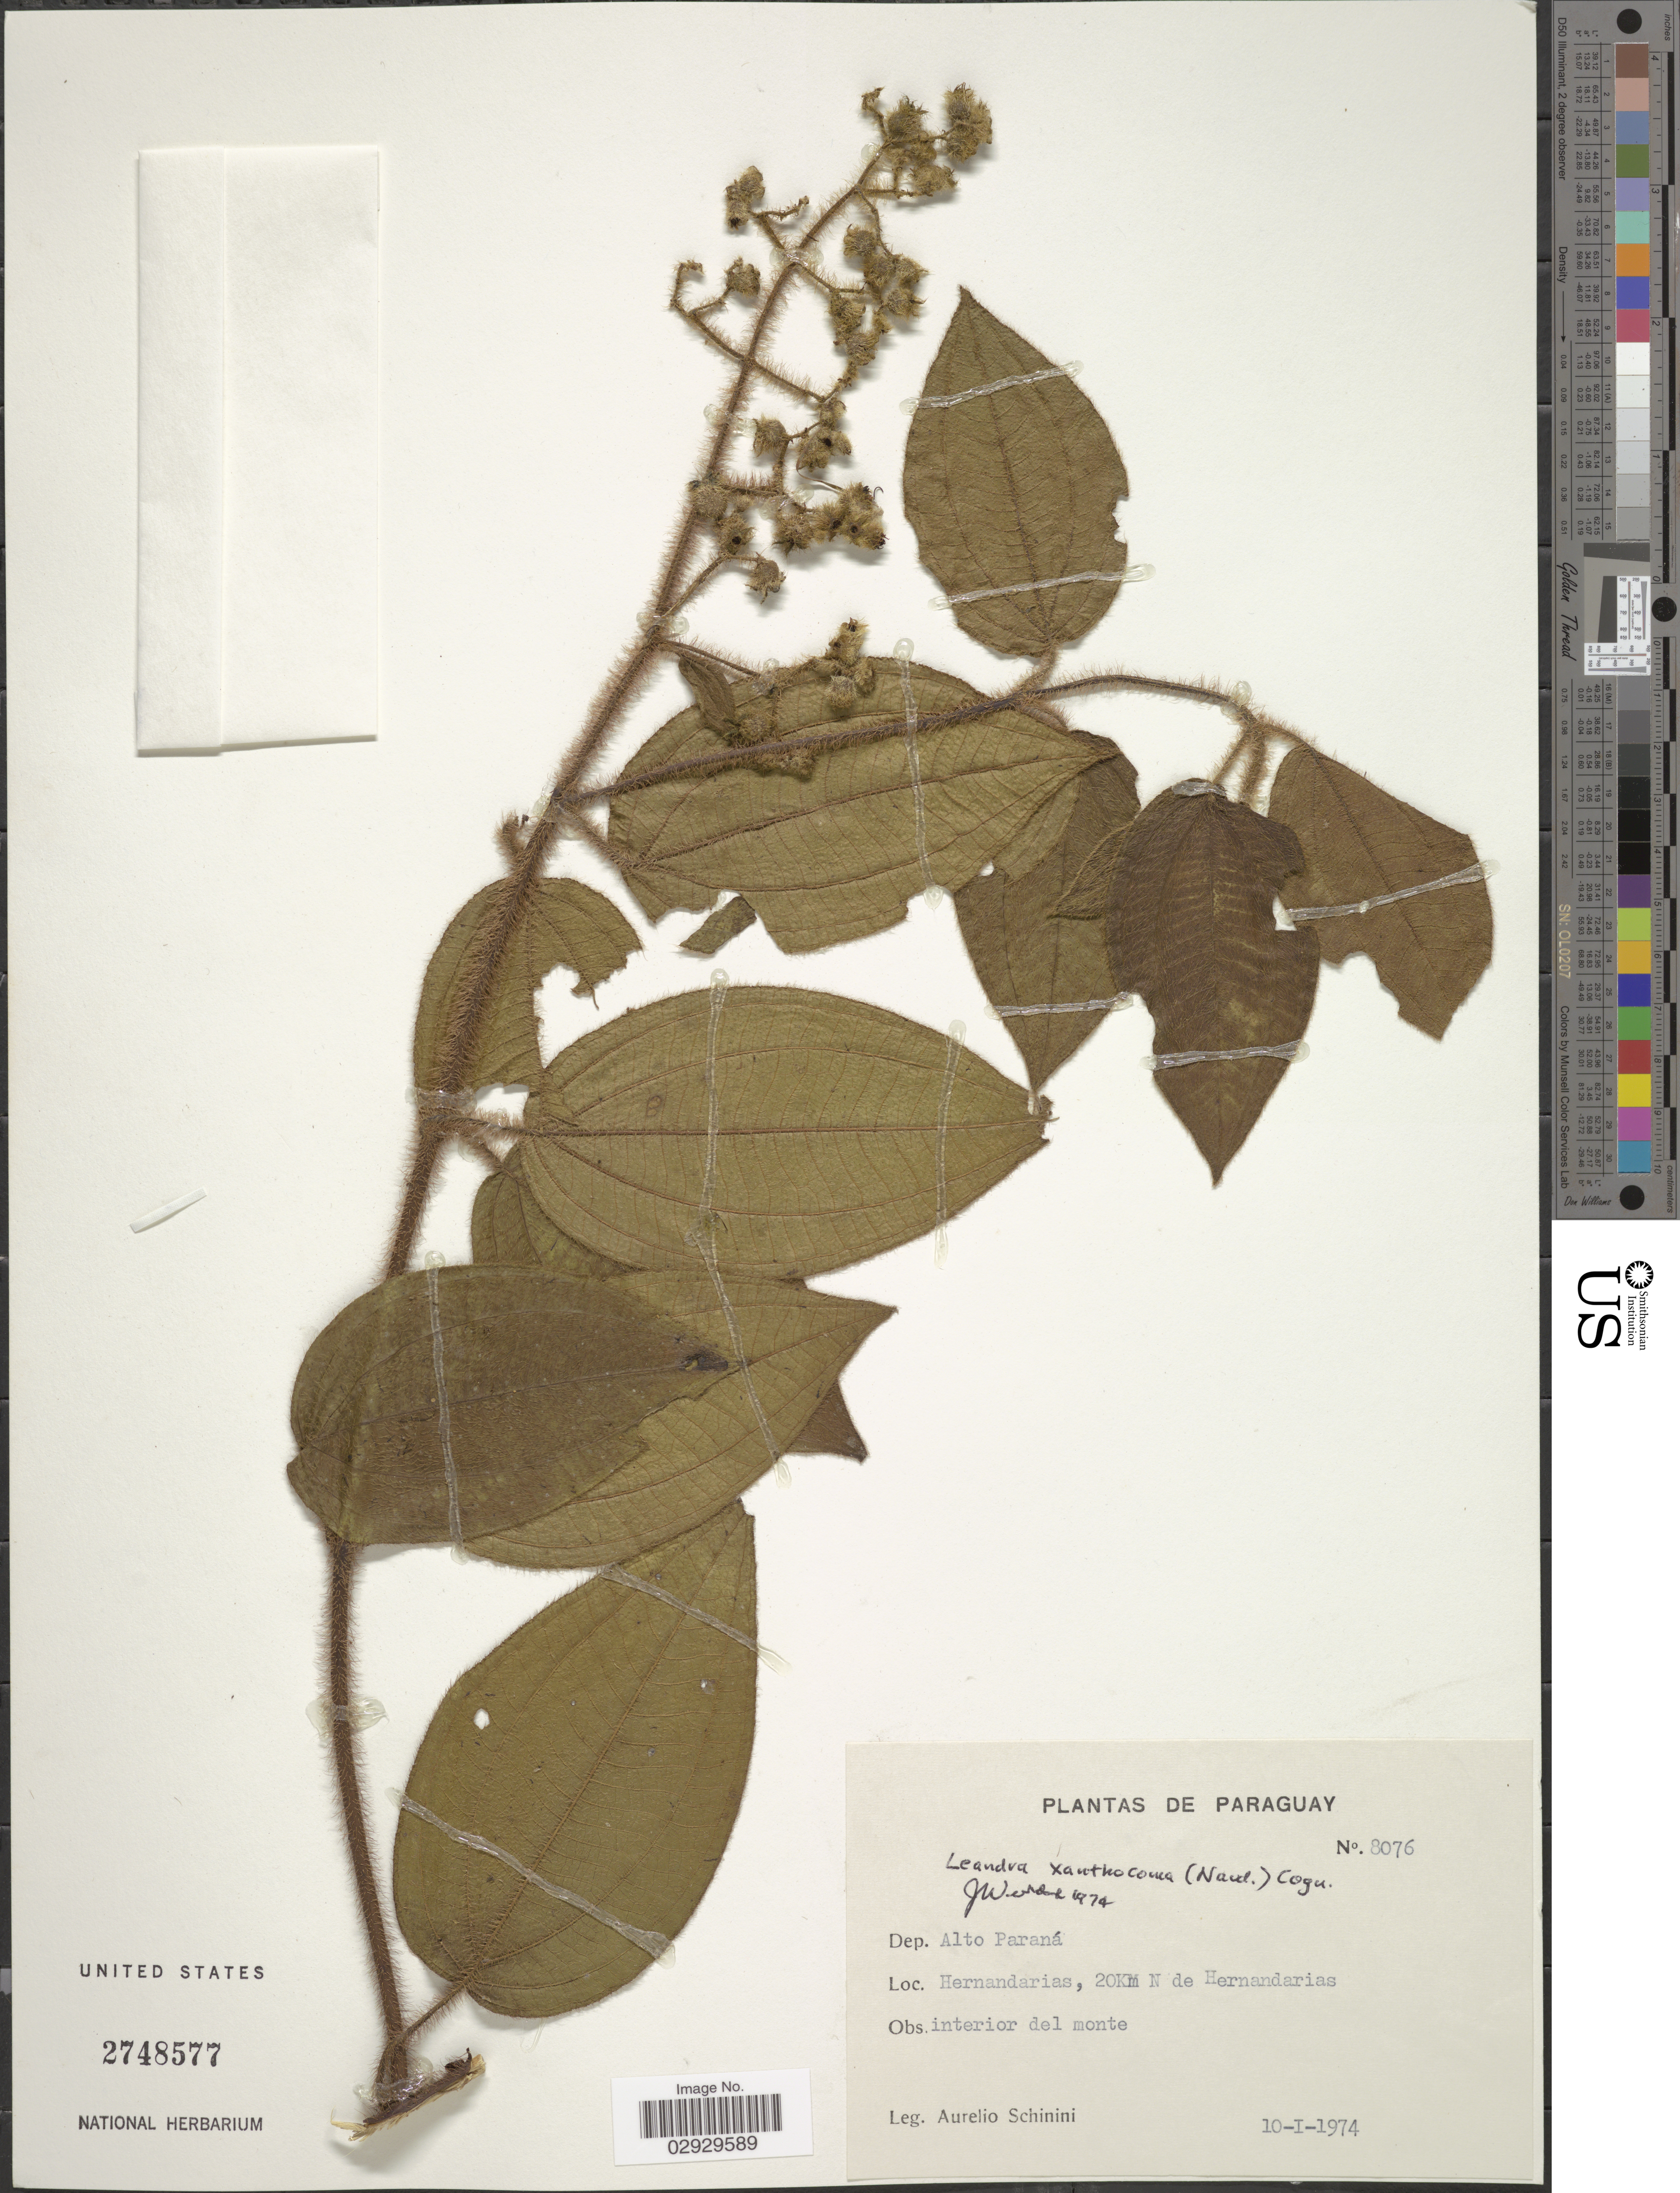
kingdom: Plantae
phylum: Tracheophyta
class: Magnoliopsida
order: Myrtales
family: Melastomataceae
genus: Leandra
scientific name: Leandra balansae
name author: Cogn.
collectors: A. Schinini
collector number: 8076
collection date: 1974-01-10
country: Paraguay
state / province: Alto Parana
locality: Dep. Alto Paraná. Hernandarias, 20Km N de Hernandarias.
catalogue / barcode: US 2748577